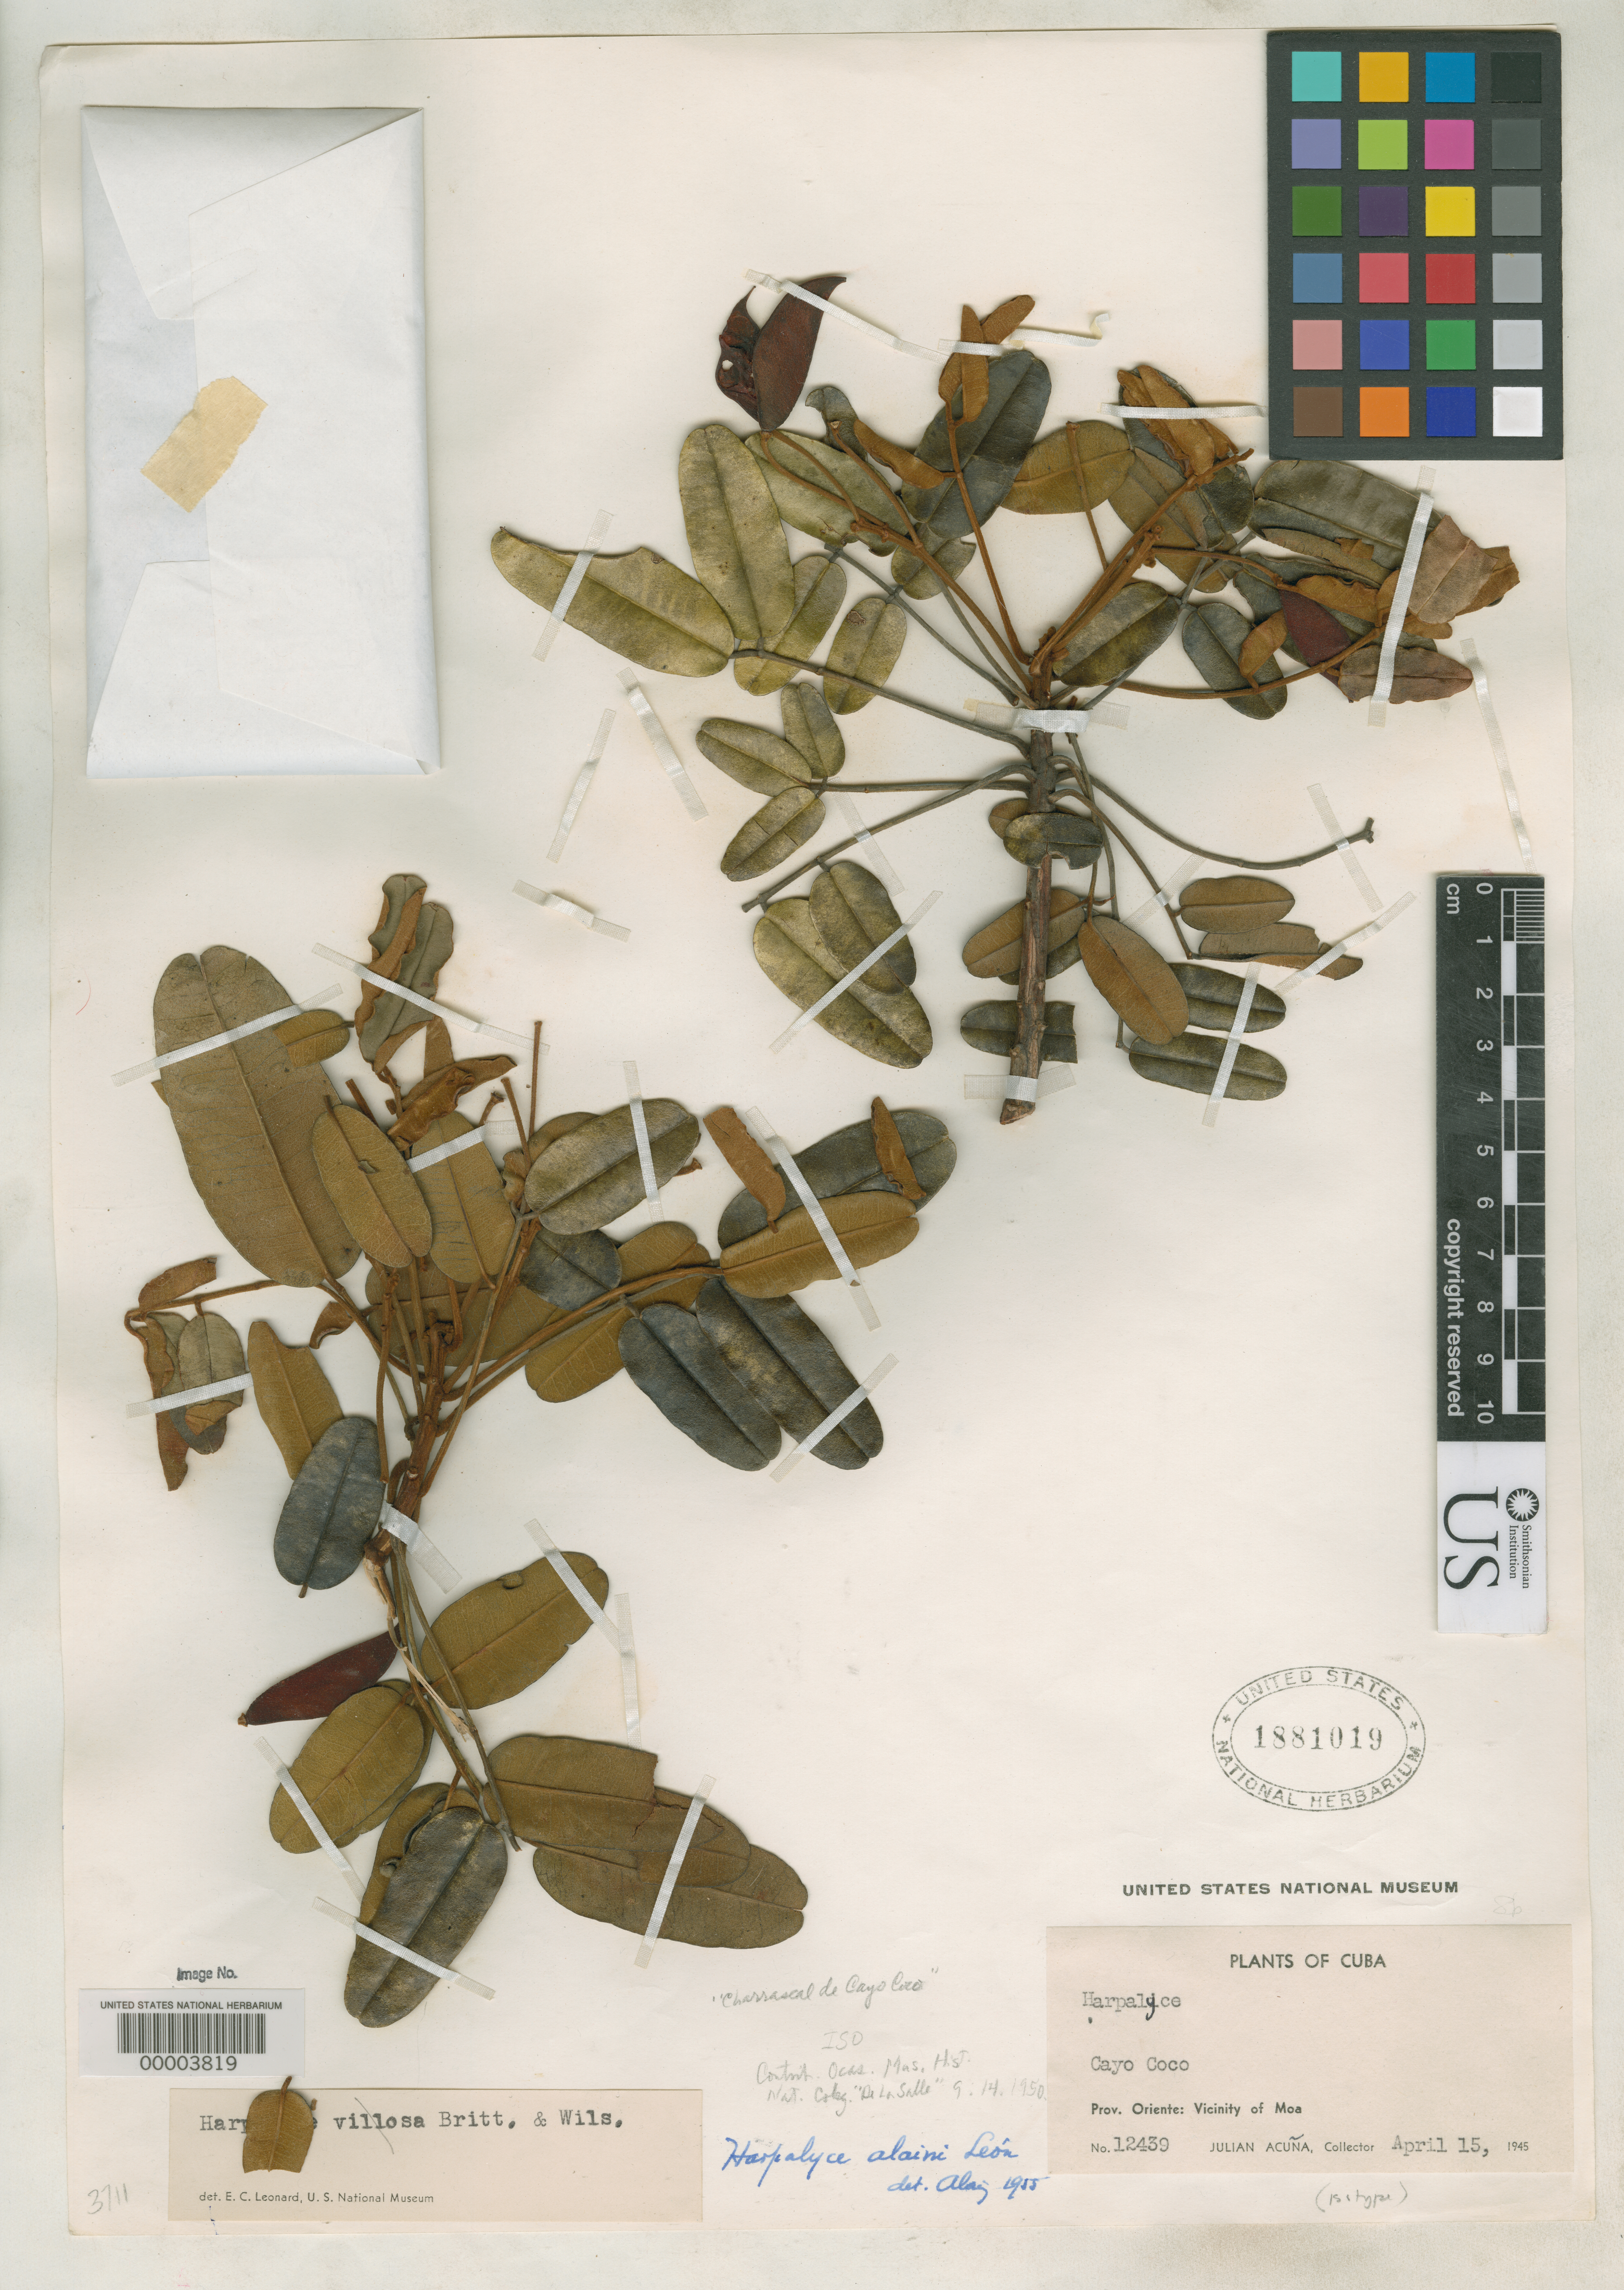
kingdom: Plantae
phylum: Tracheophyta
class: Magnoliopsida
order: Fabales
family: Fabaceae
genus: Harpalyce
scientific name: Harpalyce alainii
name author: León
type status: Isotype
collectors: J. B. Acuña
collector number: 12439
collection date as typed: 15 Apr 1945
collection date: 1945-04-15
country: Cuba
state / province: Oriente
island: Greater Antilles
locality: Charrascal de Cayo Coco, vicinity of Moa.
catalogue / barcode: US 1881019